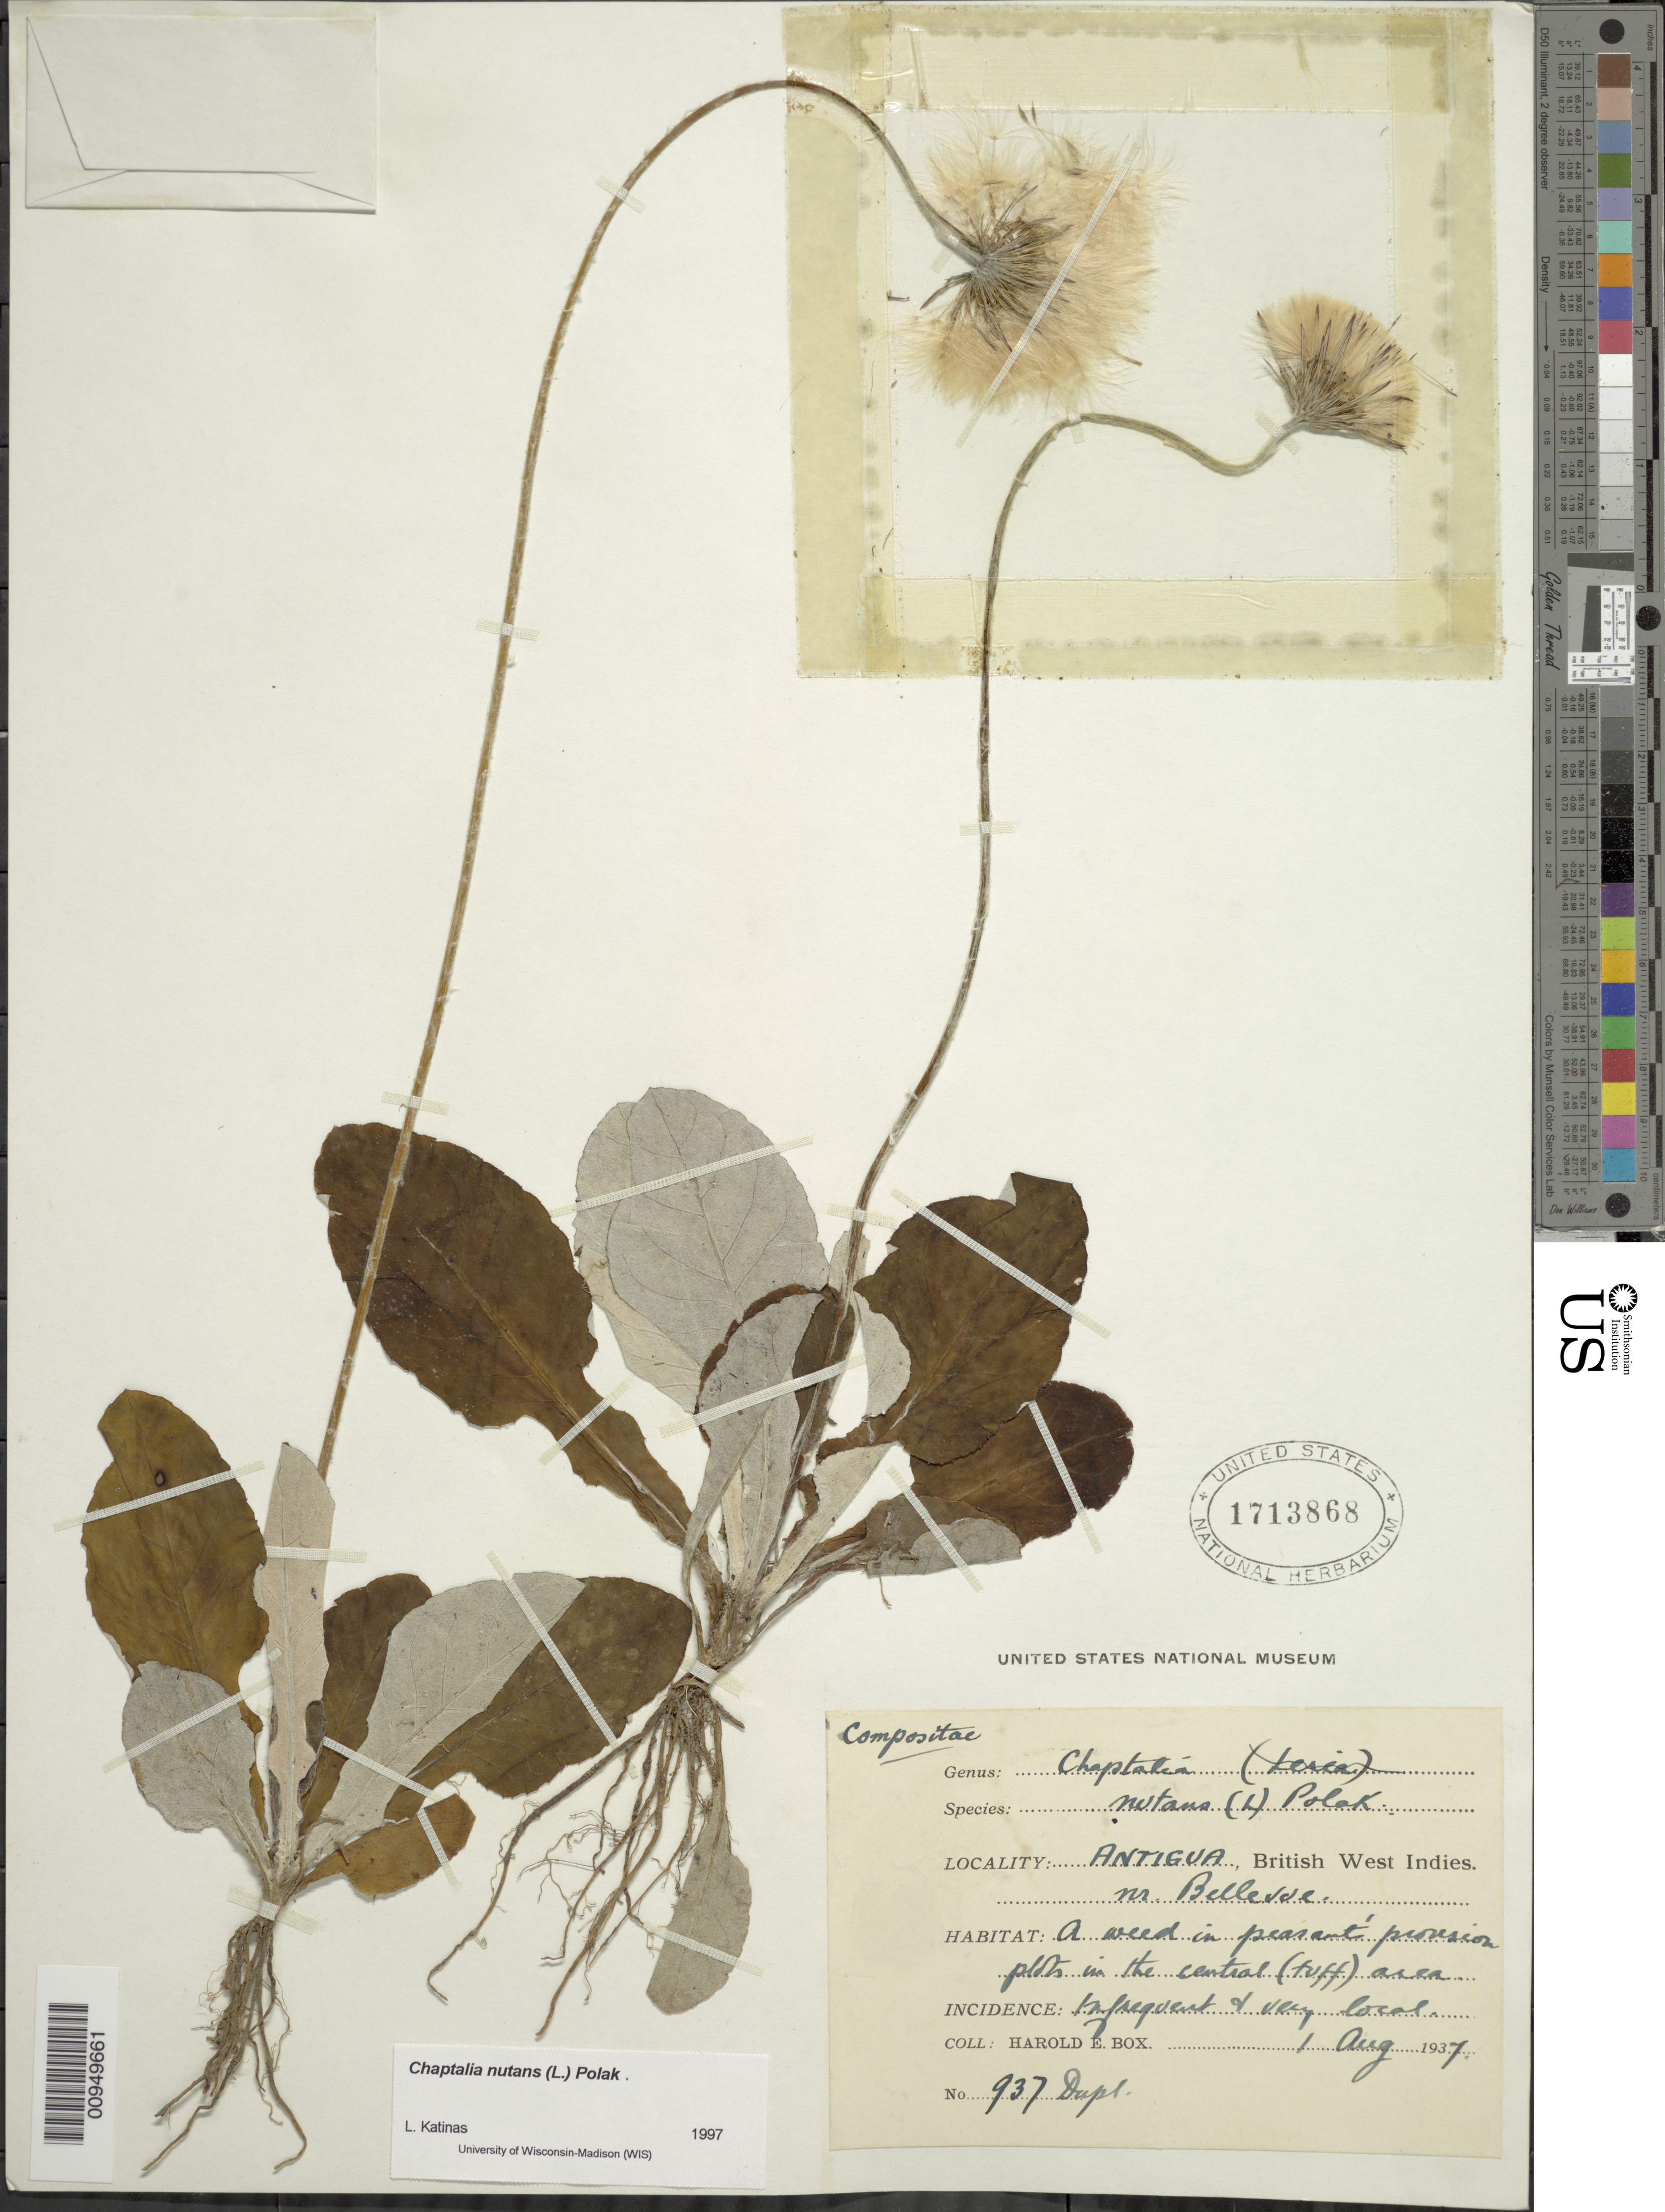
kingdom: Plantae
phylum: Tracheophyta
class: Magnoliopsida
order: Asterales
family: Asteraceae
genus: Chaptalia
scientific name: Chaptalia nutans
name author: (L.) Pol.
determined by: Katinas, L.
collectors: H. E. Box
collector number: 937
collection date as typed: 01 Aug 1937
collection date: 1937-08-01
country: Antigua and Barbuda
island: Antigua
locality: Near Bellevue, in peasant provision plot in the central (tuff) area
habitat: In provision plot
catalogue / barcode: US 1713868